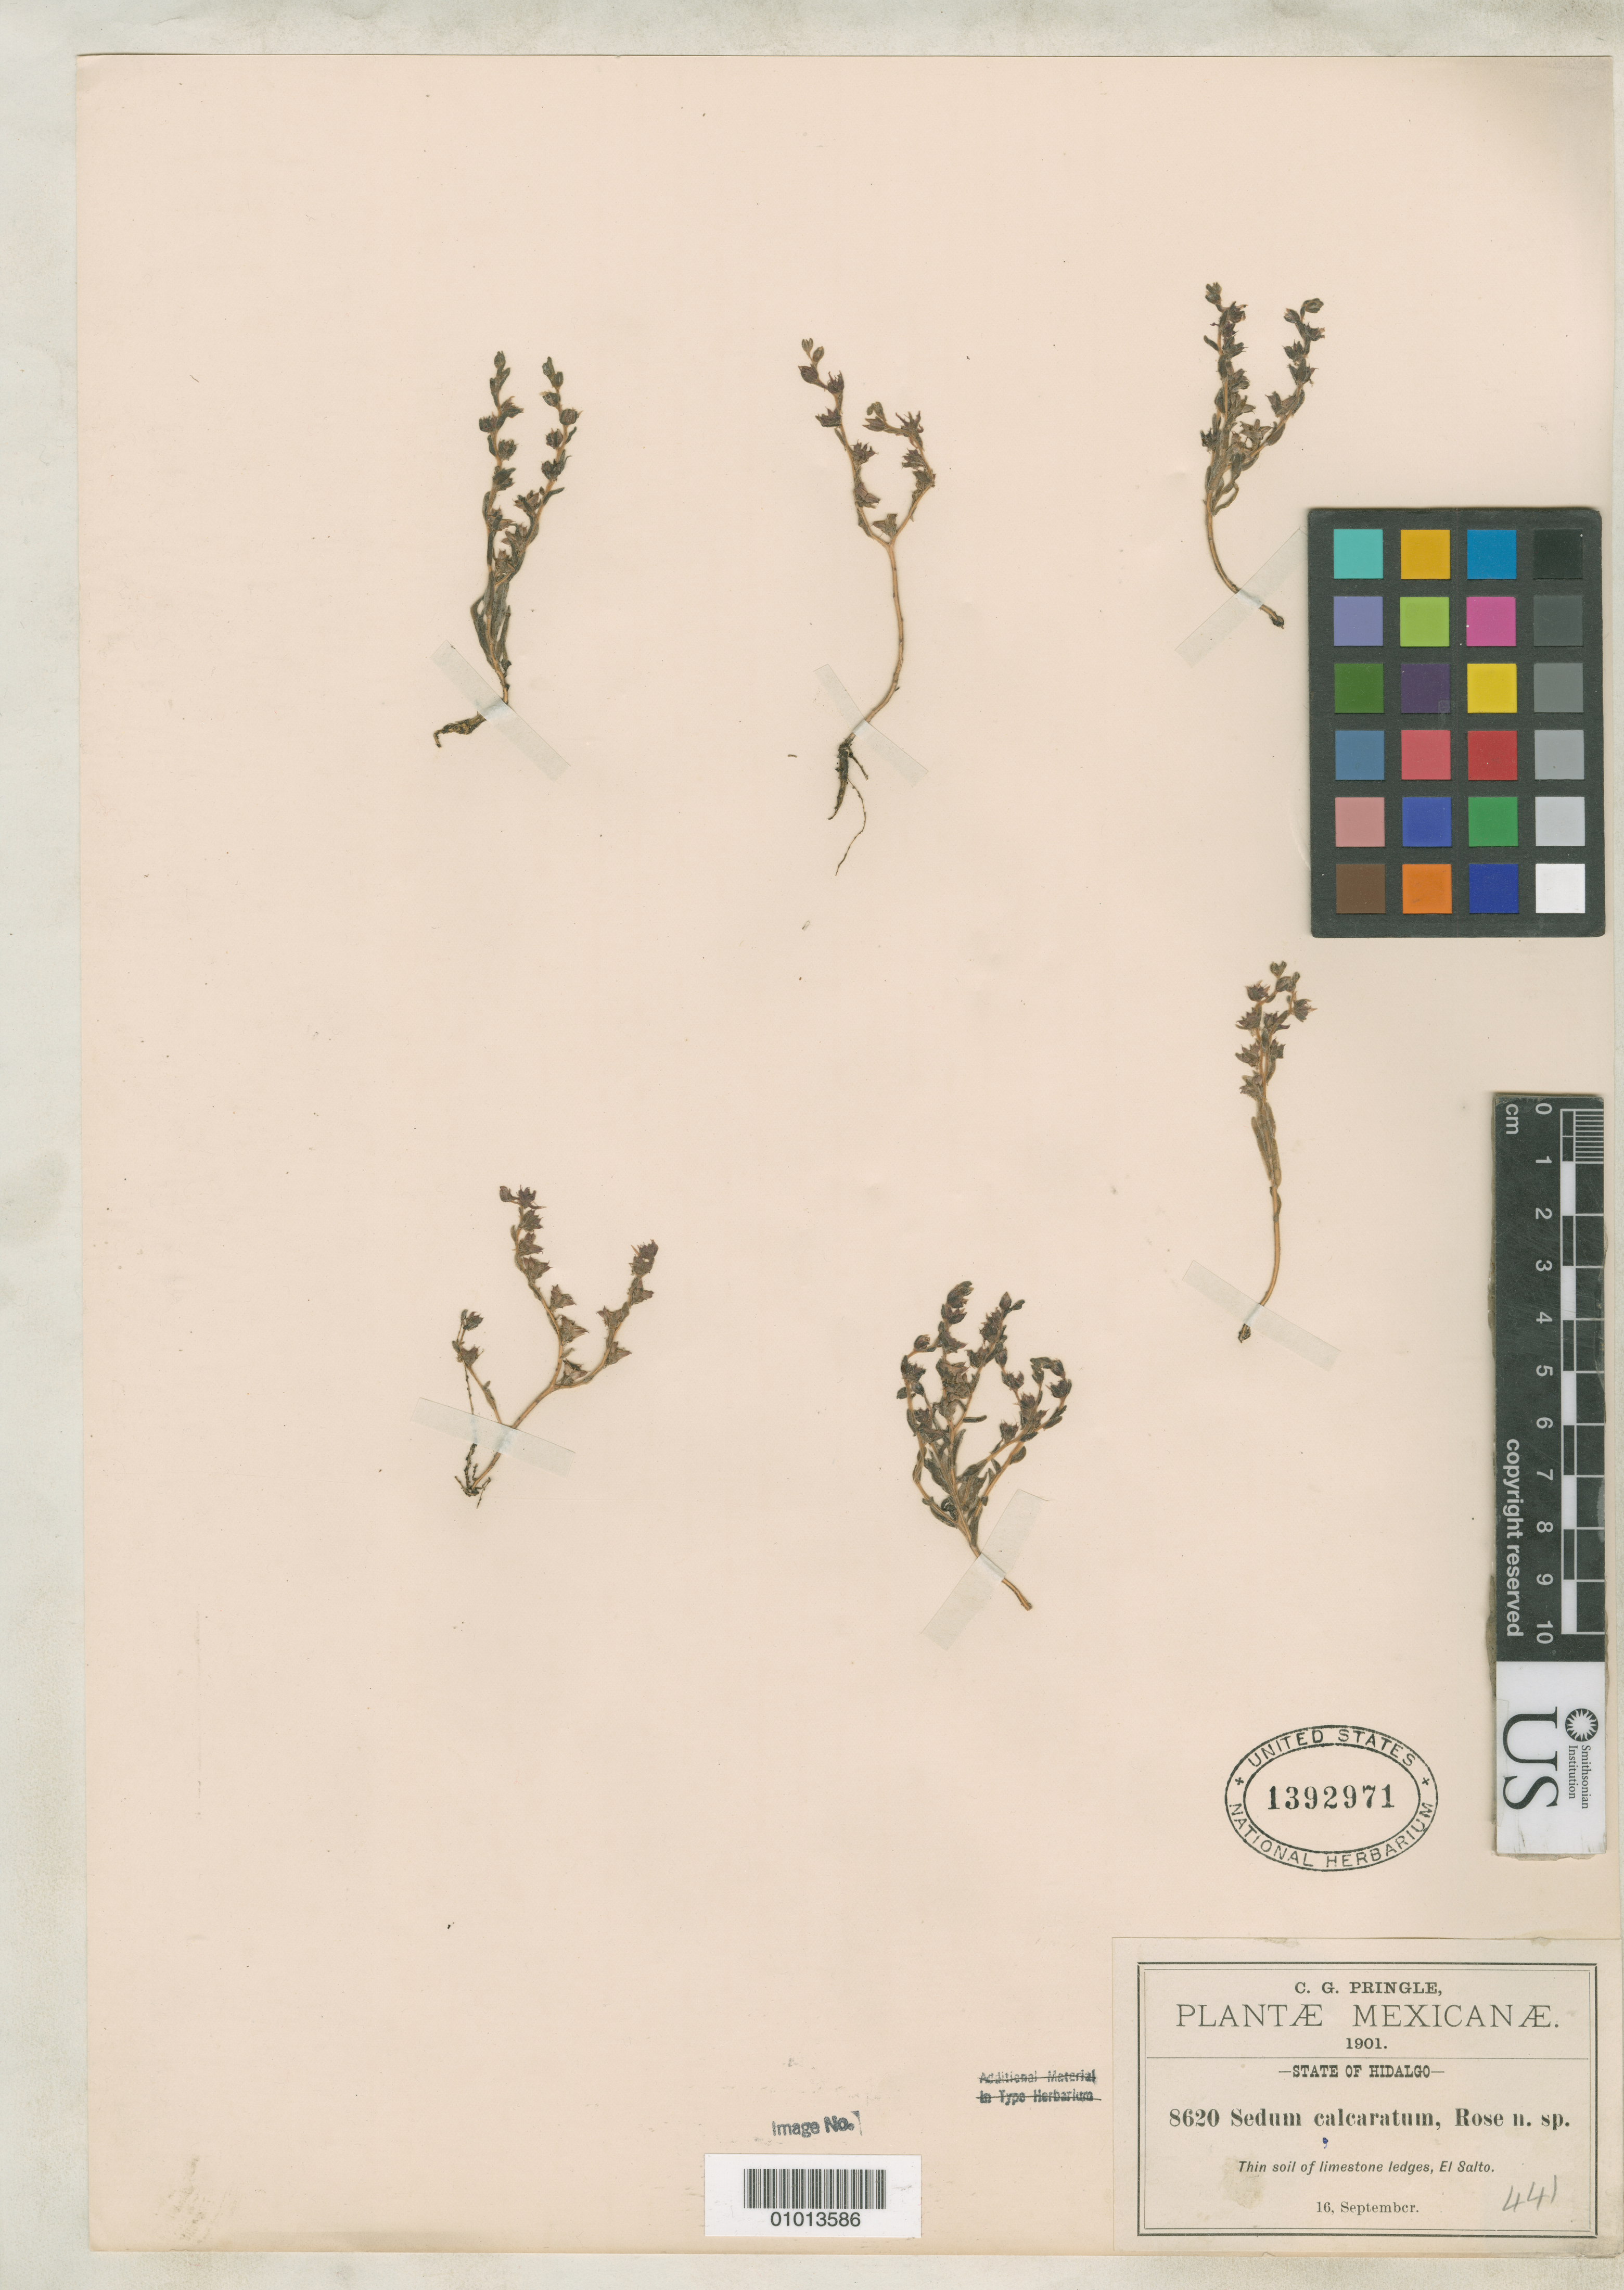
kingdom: Plantae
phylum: Tracheophyta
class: Magnoliopsida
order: Saxifragales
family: Crassulaceae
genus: Sedum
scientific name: Sedum calcaratum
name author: Rose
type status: Isotype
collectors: C. G. Pringle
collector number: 8620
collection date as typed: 16 Sep 1901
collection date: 1901-09-16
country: Mexico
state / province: Hidalgo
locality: Thin soil of limestone ledges, El Salto.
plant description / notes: Specimen ex John Donnell Smith herbarium.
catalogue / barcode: US 1392971